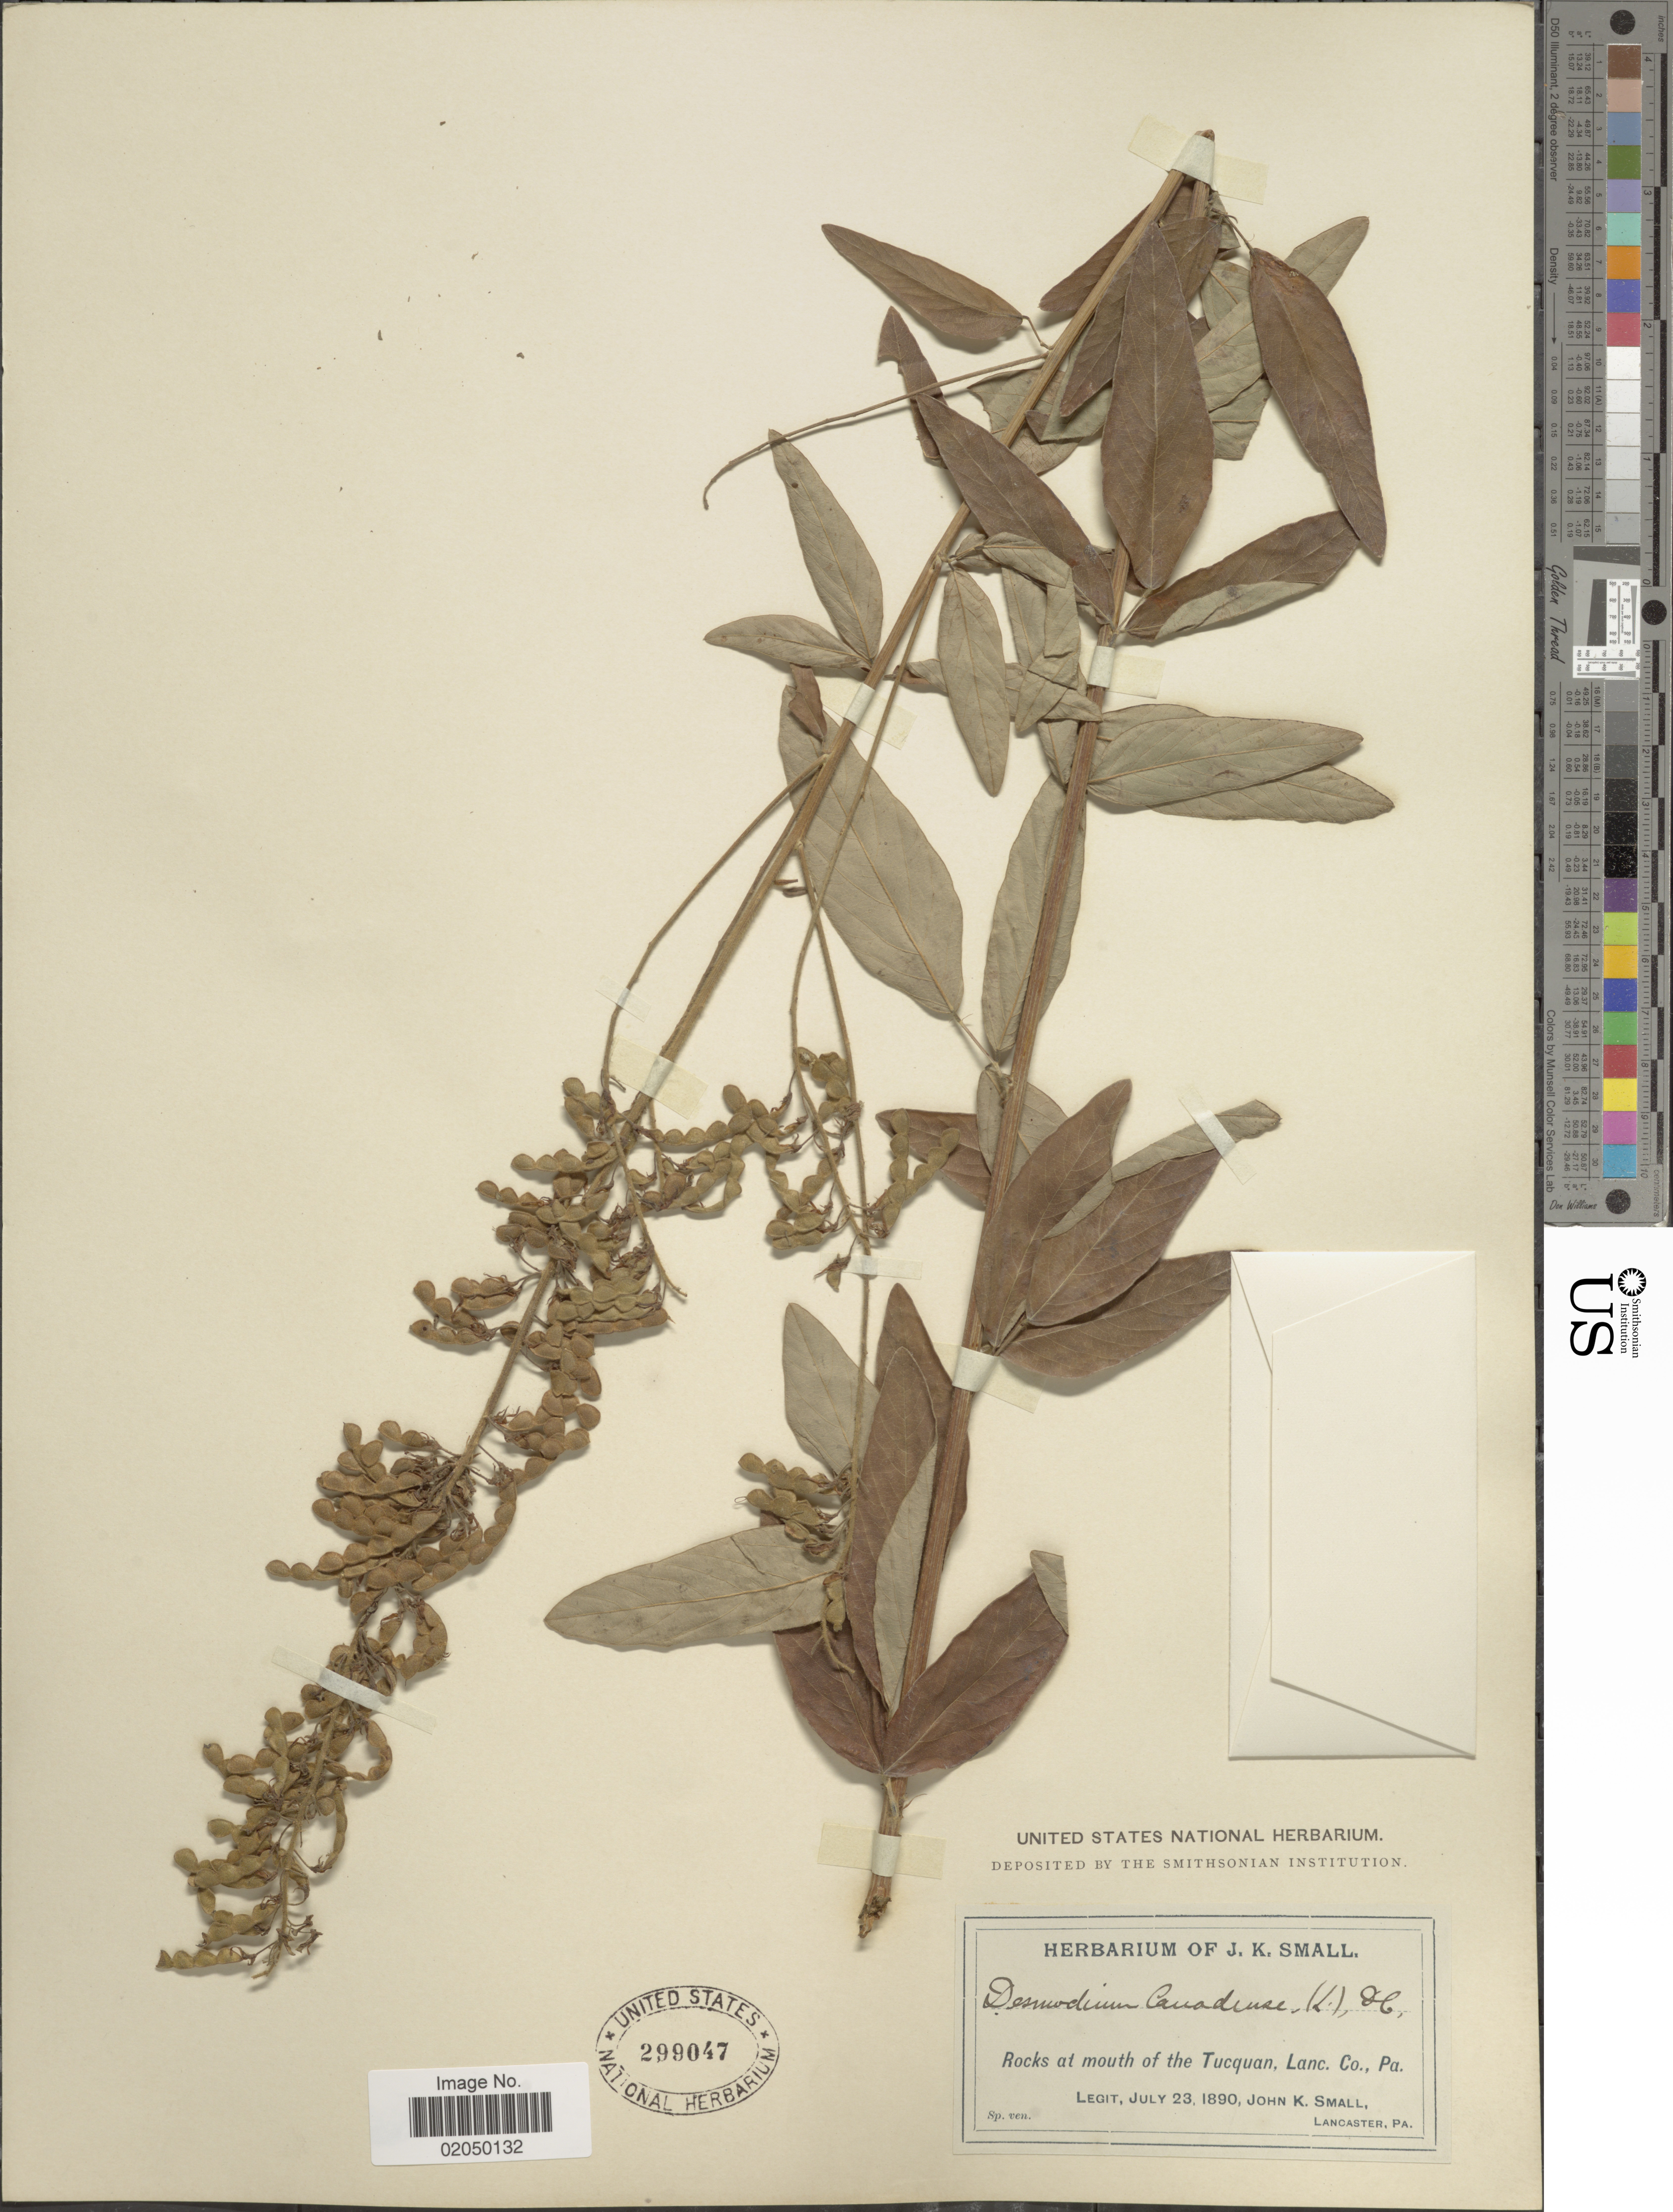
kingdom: Plantae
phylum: Tracheophyta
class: Magnoliopsida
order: Fabales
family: Fabaceae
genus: Desmodium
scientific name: Desmodium canadense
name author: (L.) DC.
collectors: J. K. Small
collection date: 1890-07-23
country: United States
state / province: Pennsylvania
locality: Rocks at mouth of the Tucquan, lanc. Co., Pa.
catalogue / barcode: US 299047